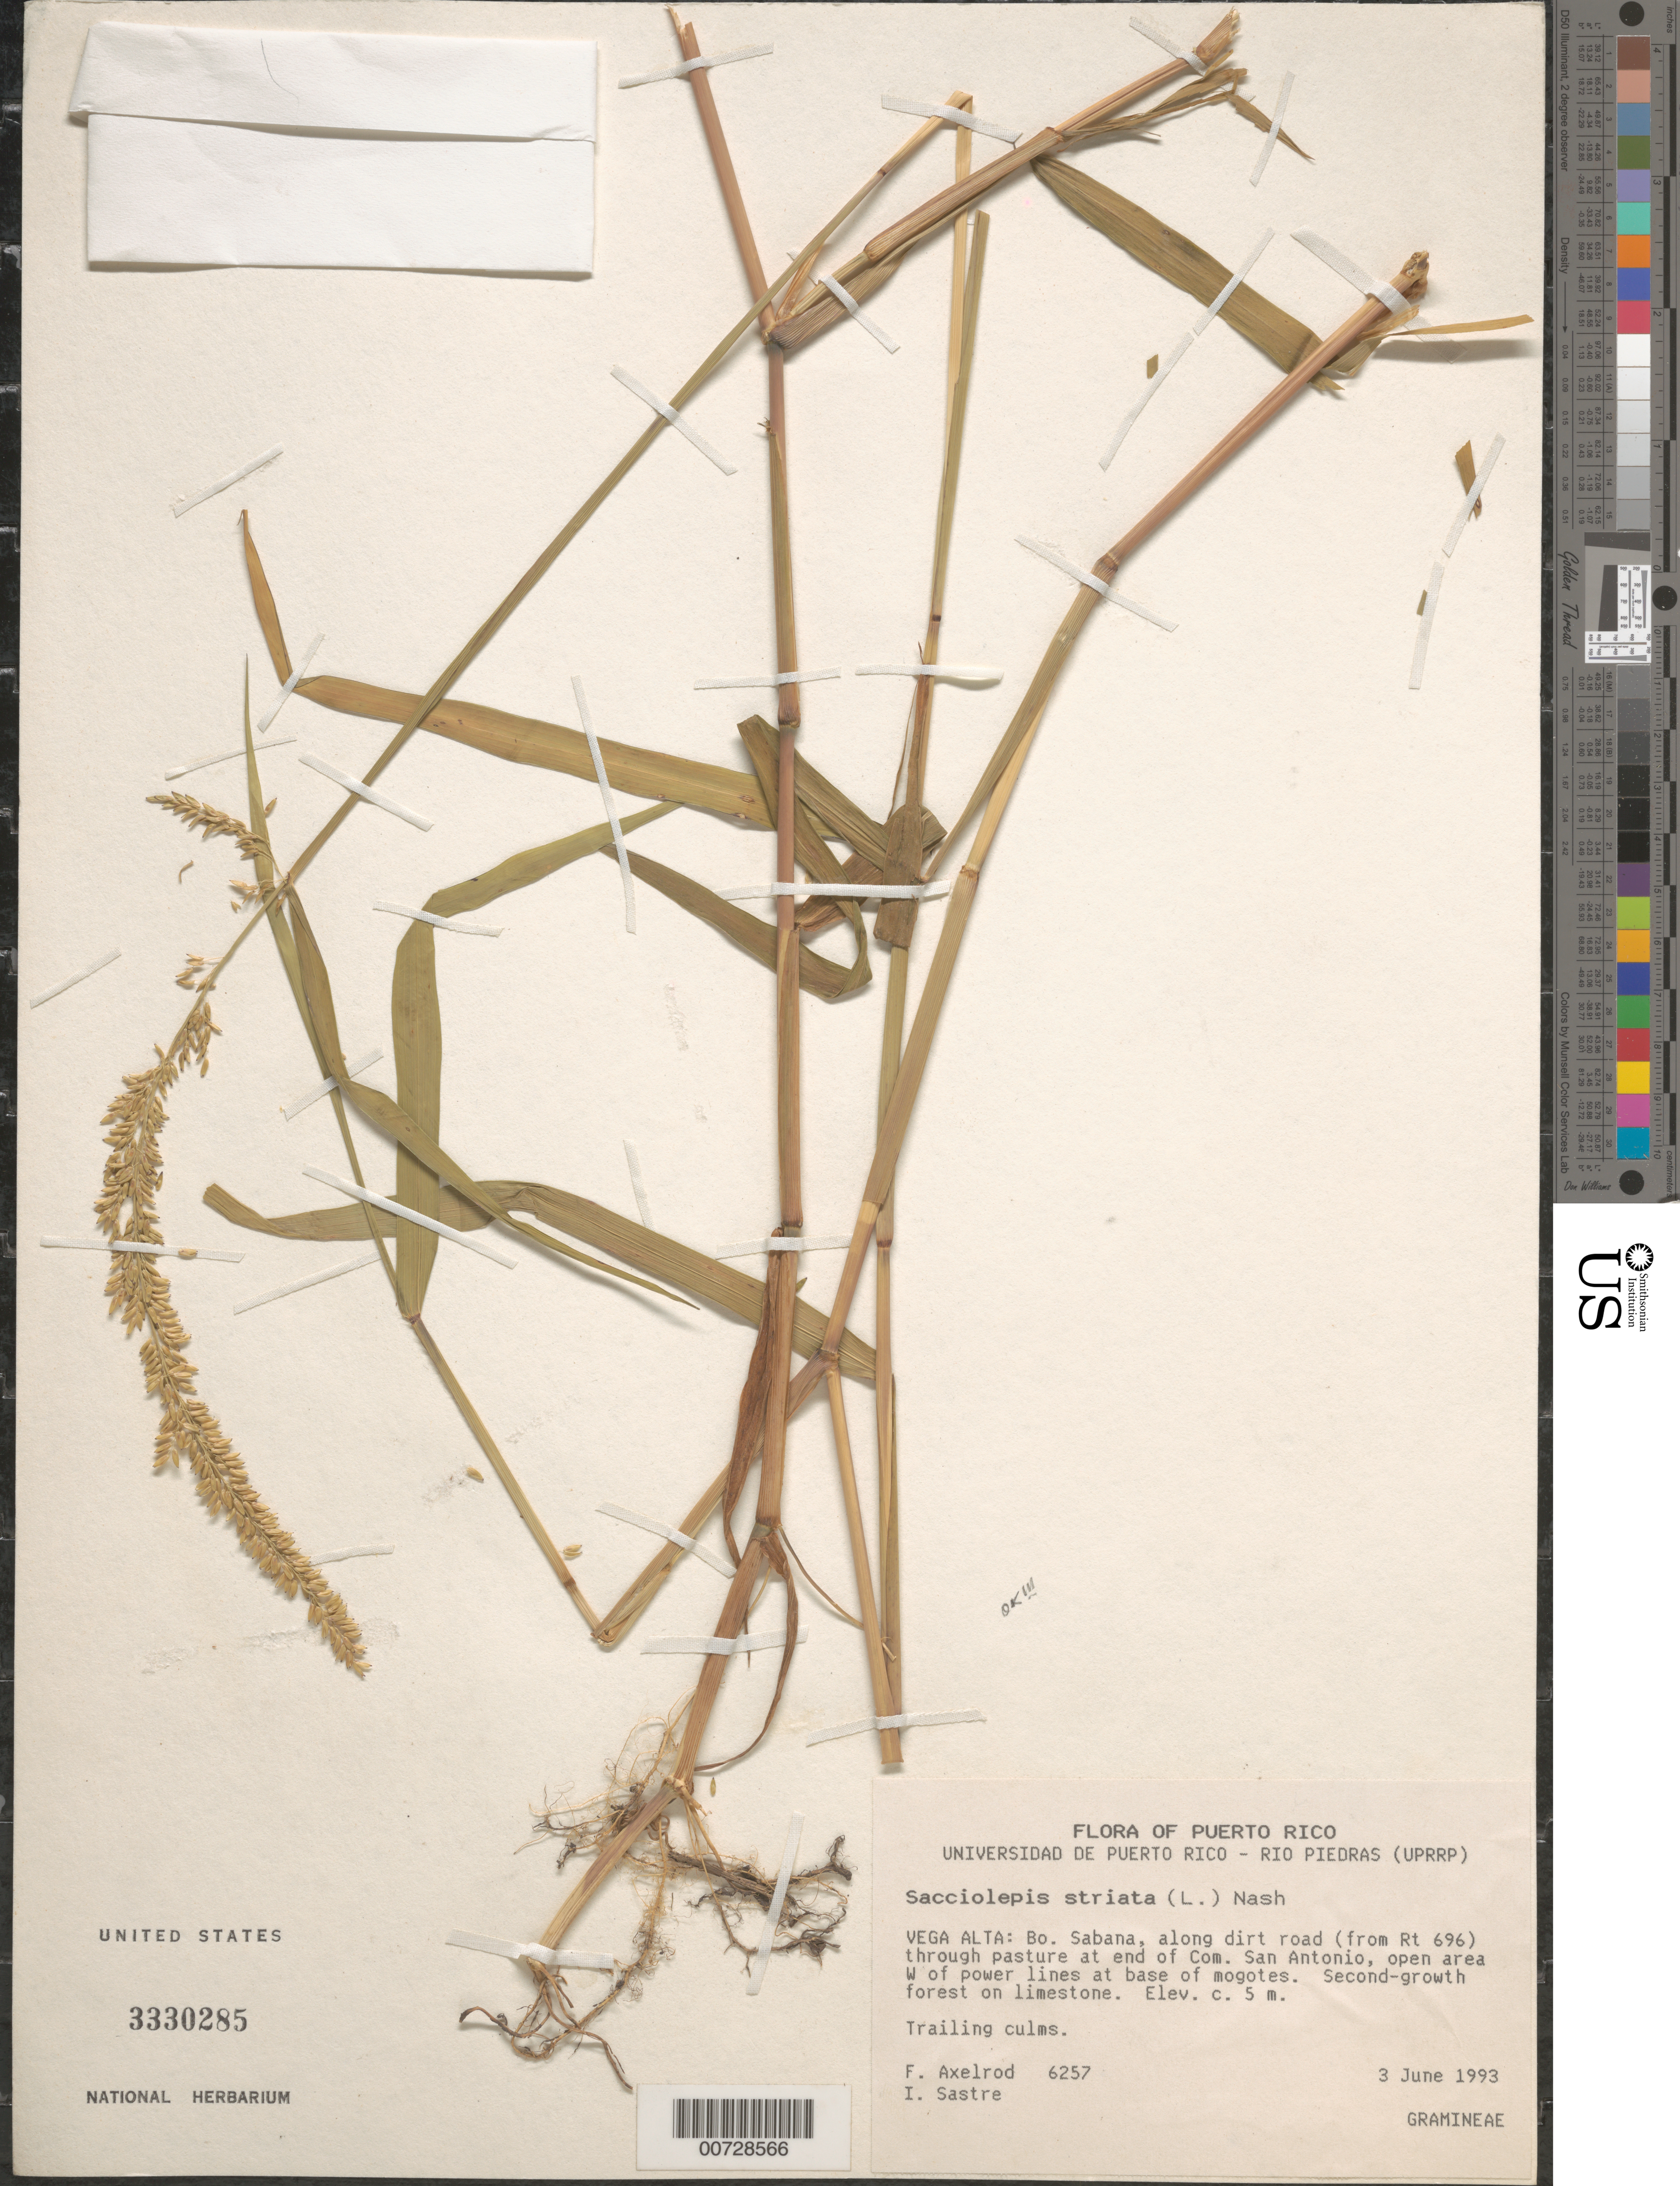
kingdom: Plantae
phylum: Tracheophyta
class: Liliopsida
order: Poales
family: Poaceae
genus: Sacciolepis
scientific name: Sacciolepis striata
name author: (L.) Nash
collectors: F. S. Axelrod & I. Sastre-de Jesús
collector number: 6257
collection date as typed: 03 Jun 1993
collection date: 1993-06-03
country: Puerto Rico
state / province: Vega Alta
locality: Vega Alta: Bo. Sabana, along dirt road (from rte 696) through pasture at end of Com. San Antonio, open area W of power lines at base of mogotes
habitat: Second-growth forest on limestone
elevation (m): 5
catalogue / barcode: US 3330285